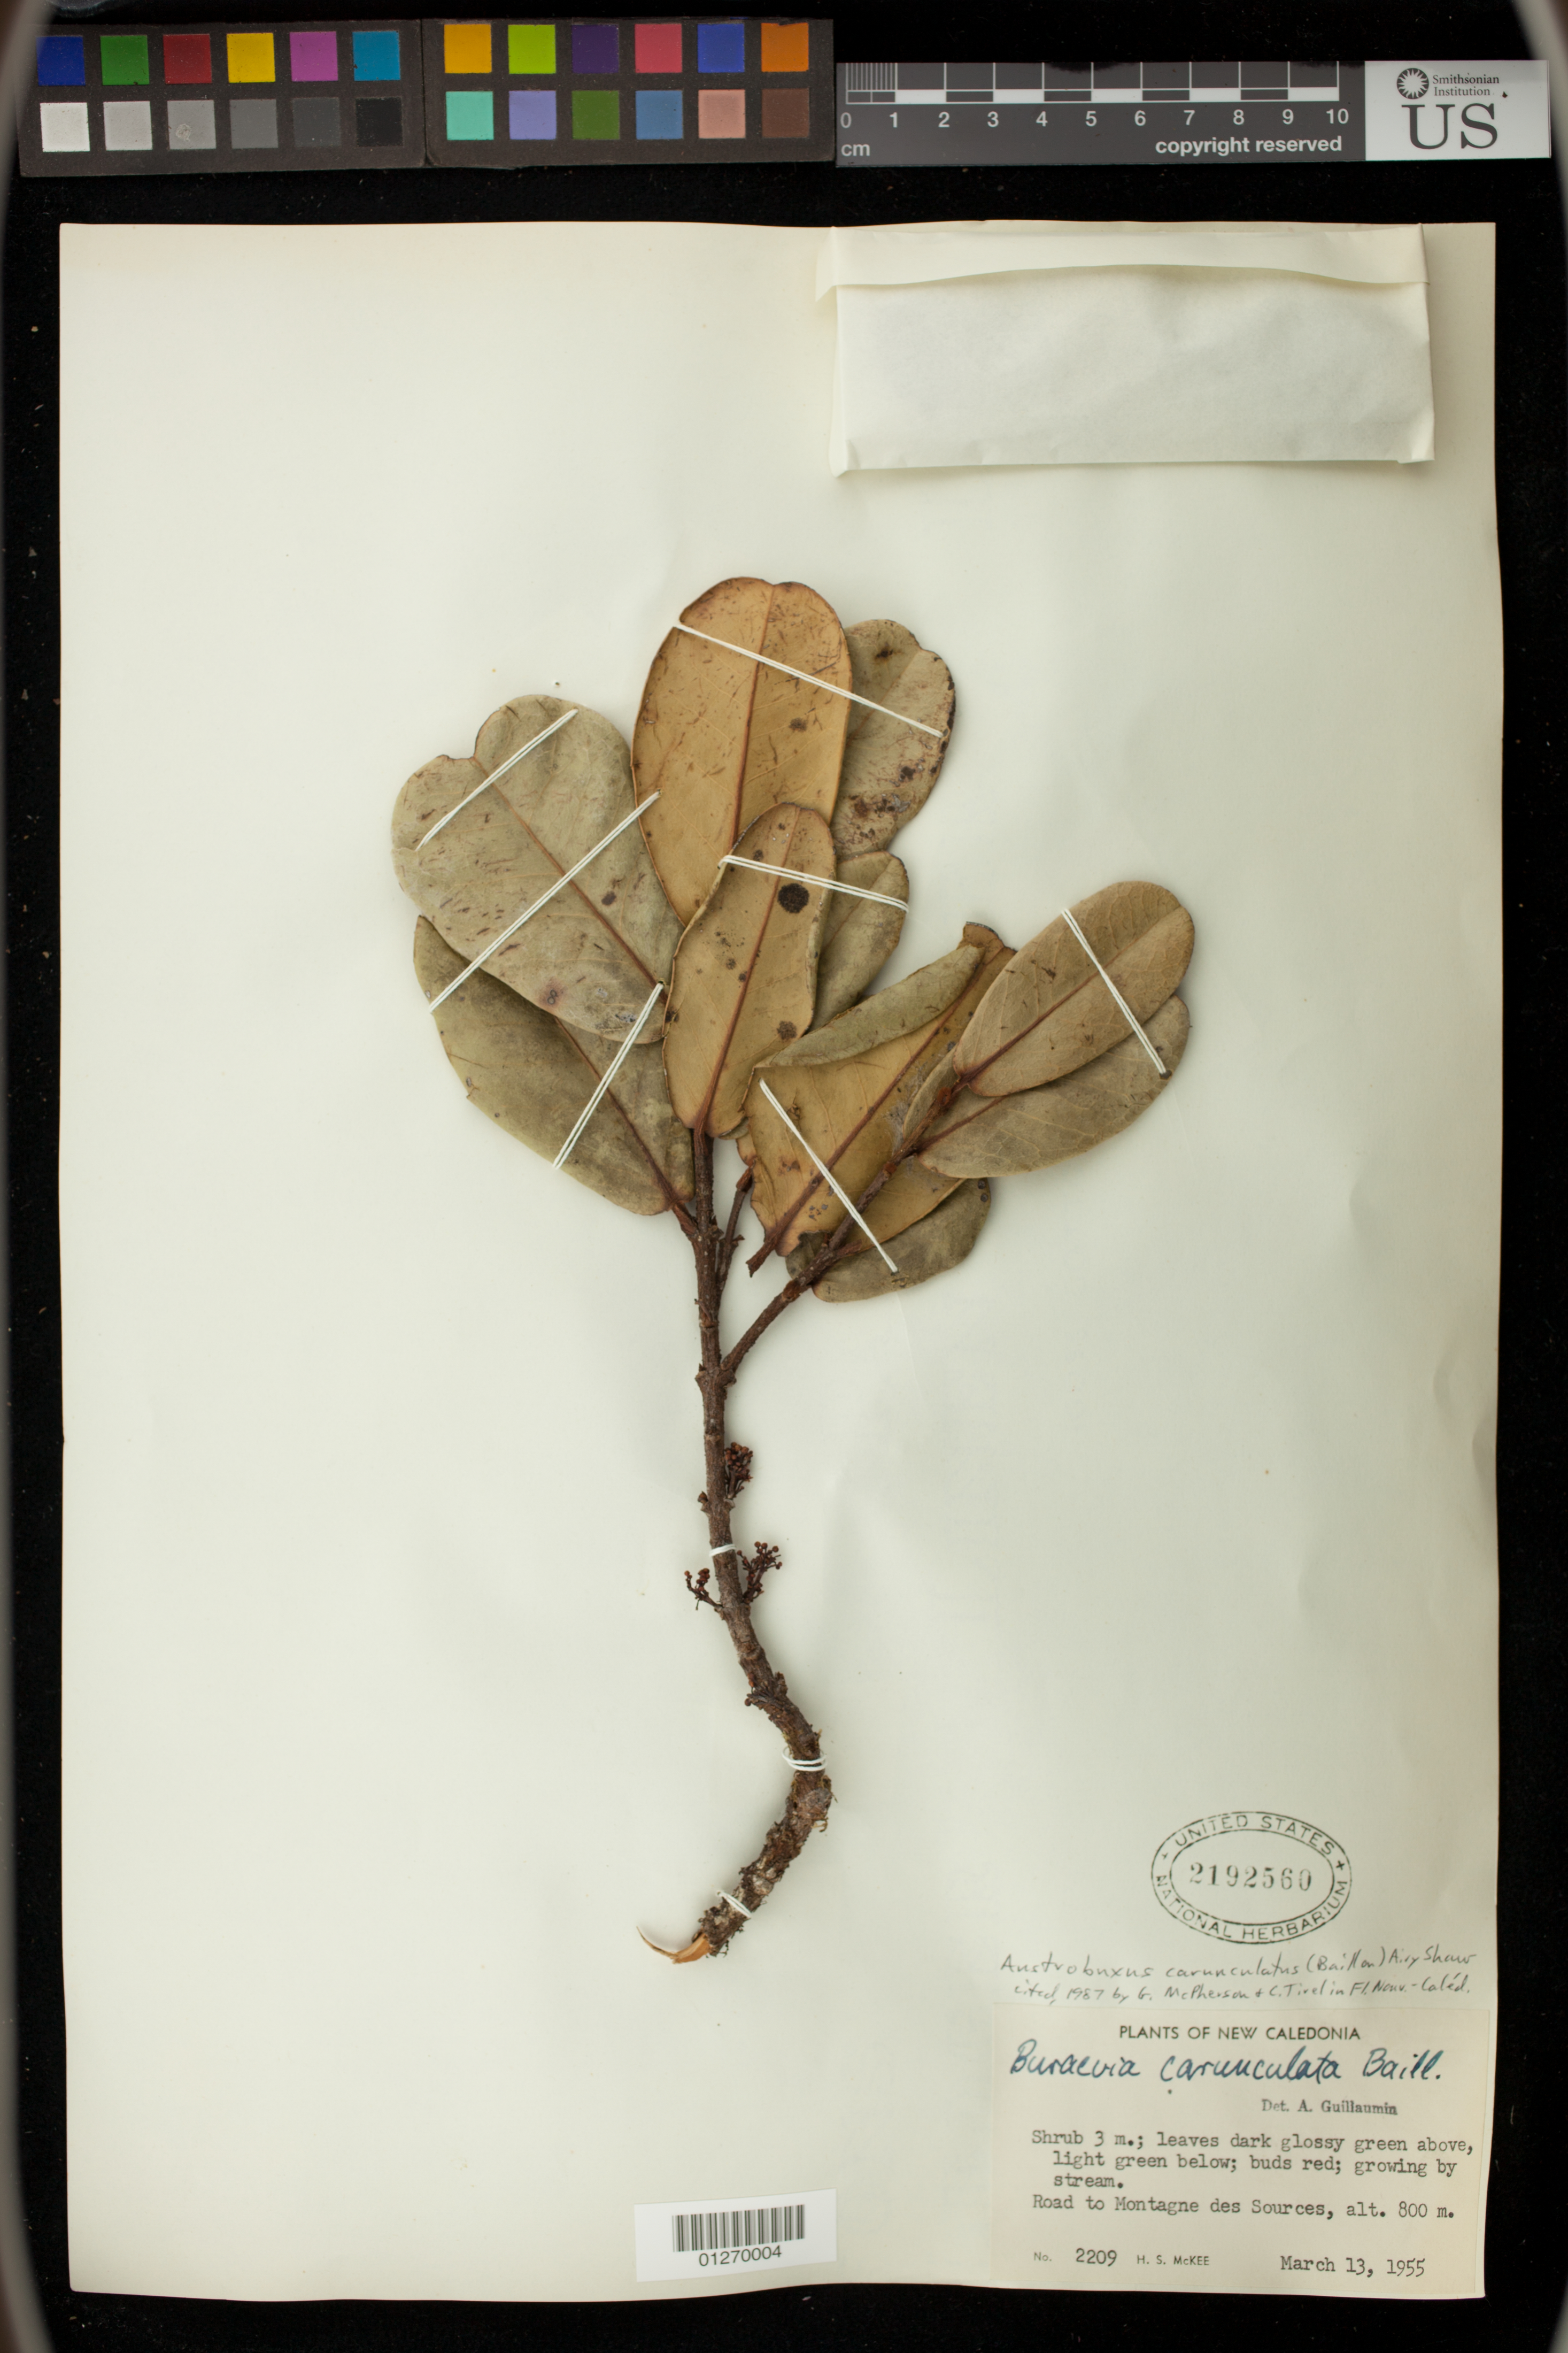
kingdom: Plantae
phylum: Tracheophyta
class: Magnoliopsida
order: Malpighiales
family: Picrodendraceae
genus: Austrobuxus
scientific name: Austrobuxus carunculatus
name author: (Baill.) Airy Shaw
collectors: H. S. McKee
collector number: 2209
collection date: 1955-03-13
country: New Caledonia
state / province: South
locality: Road to Montagne des Sources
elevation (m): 800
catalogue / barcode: US 2192560